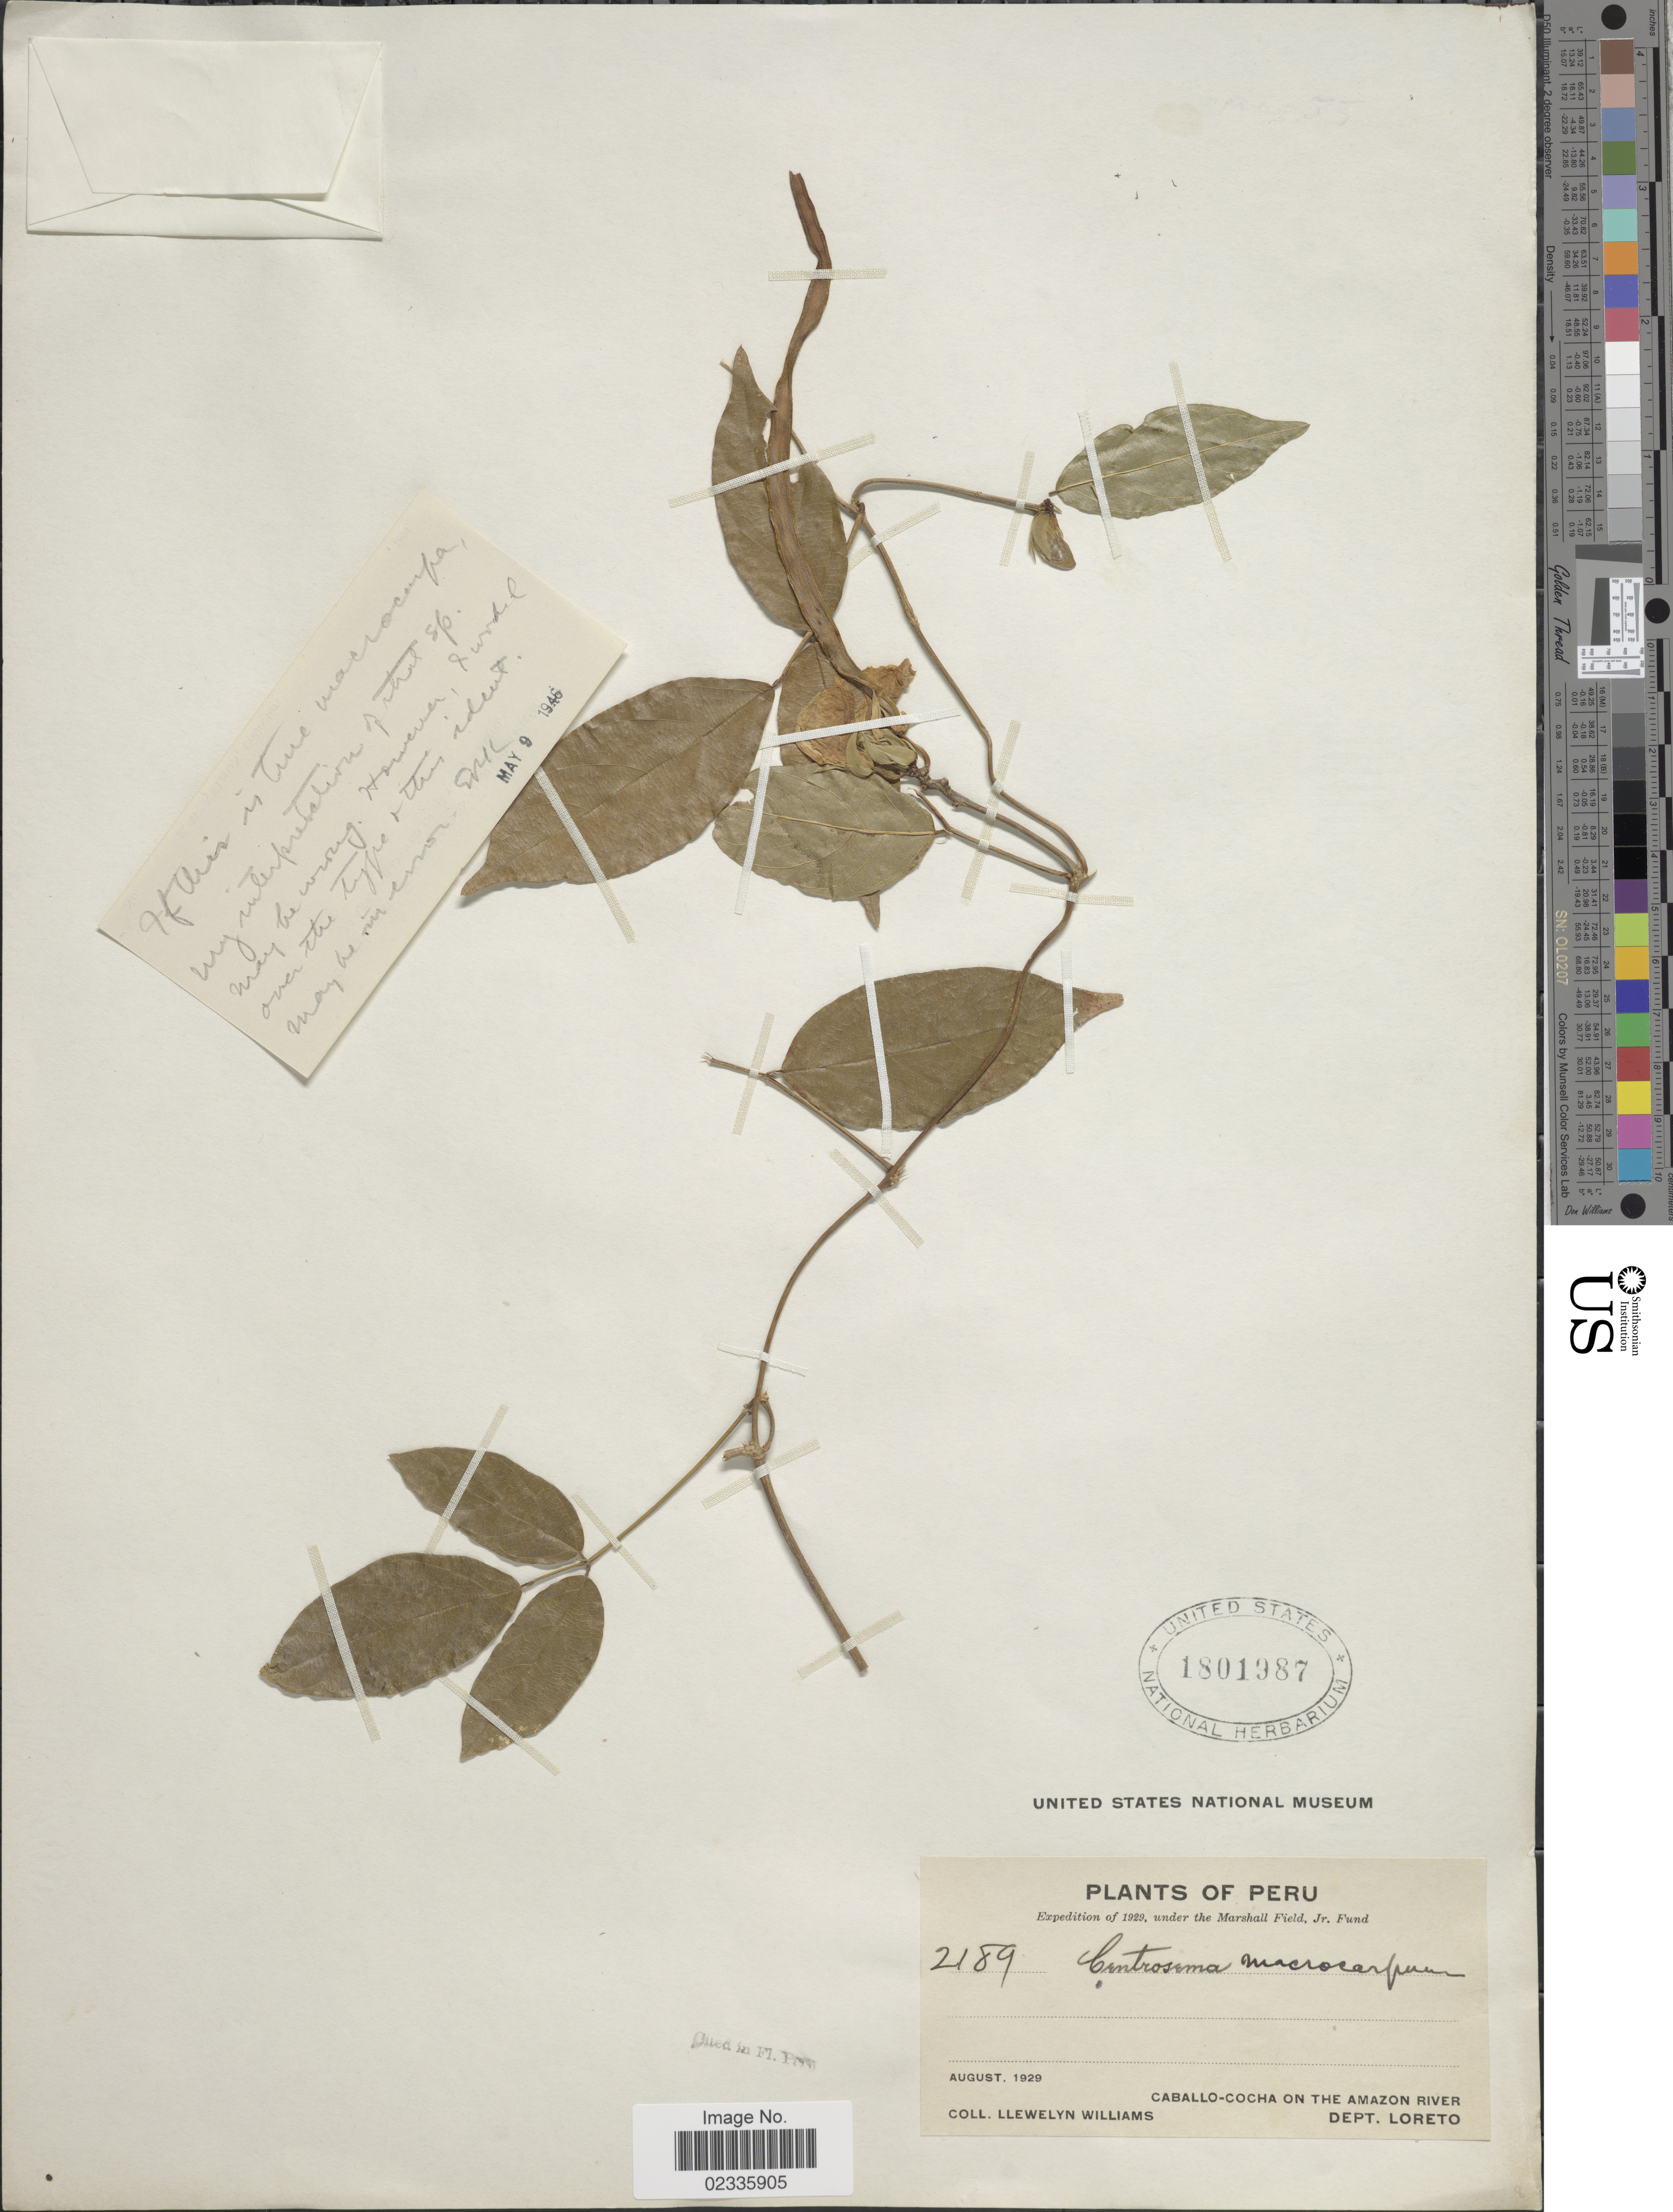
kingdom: Plantae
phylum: Tracheophyta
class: Magnoliopsida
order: Fabales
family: Fabaceae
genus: Centrosema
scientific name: Centrosema macrocarpum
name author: Benth.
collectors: Ll. Williams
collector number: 2189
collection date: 1929-08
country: Peru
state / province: Loreto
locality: Caballo-Cocho on the Amazon River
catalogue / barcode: US 1801987